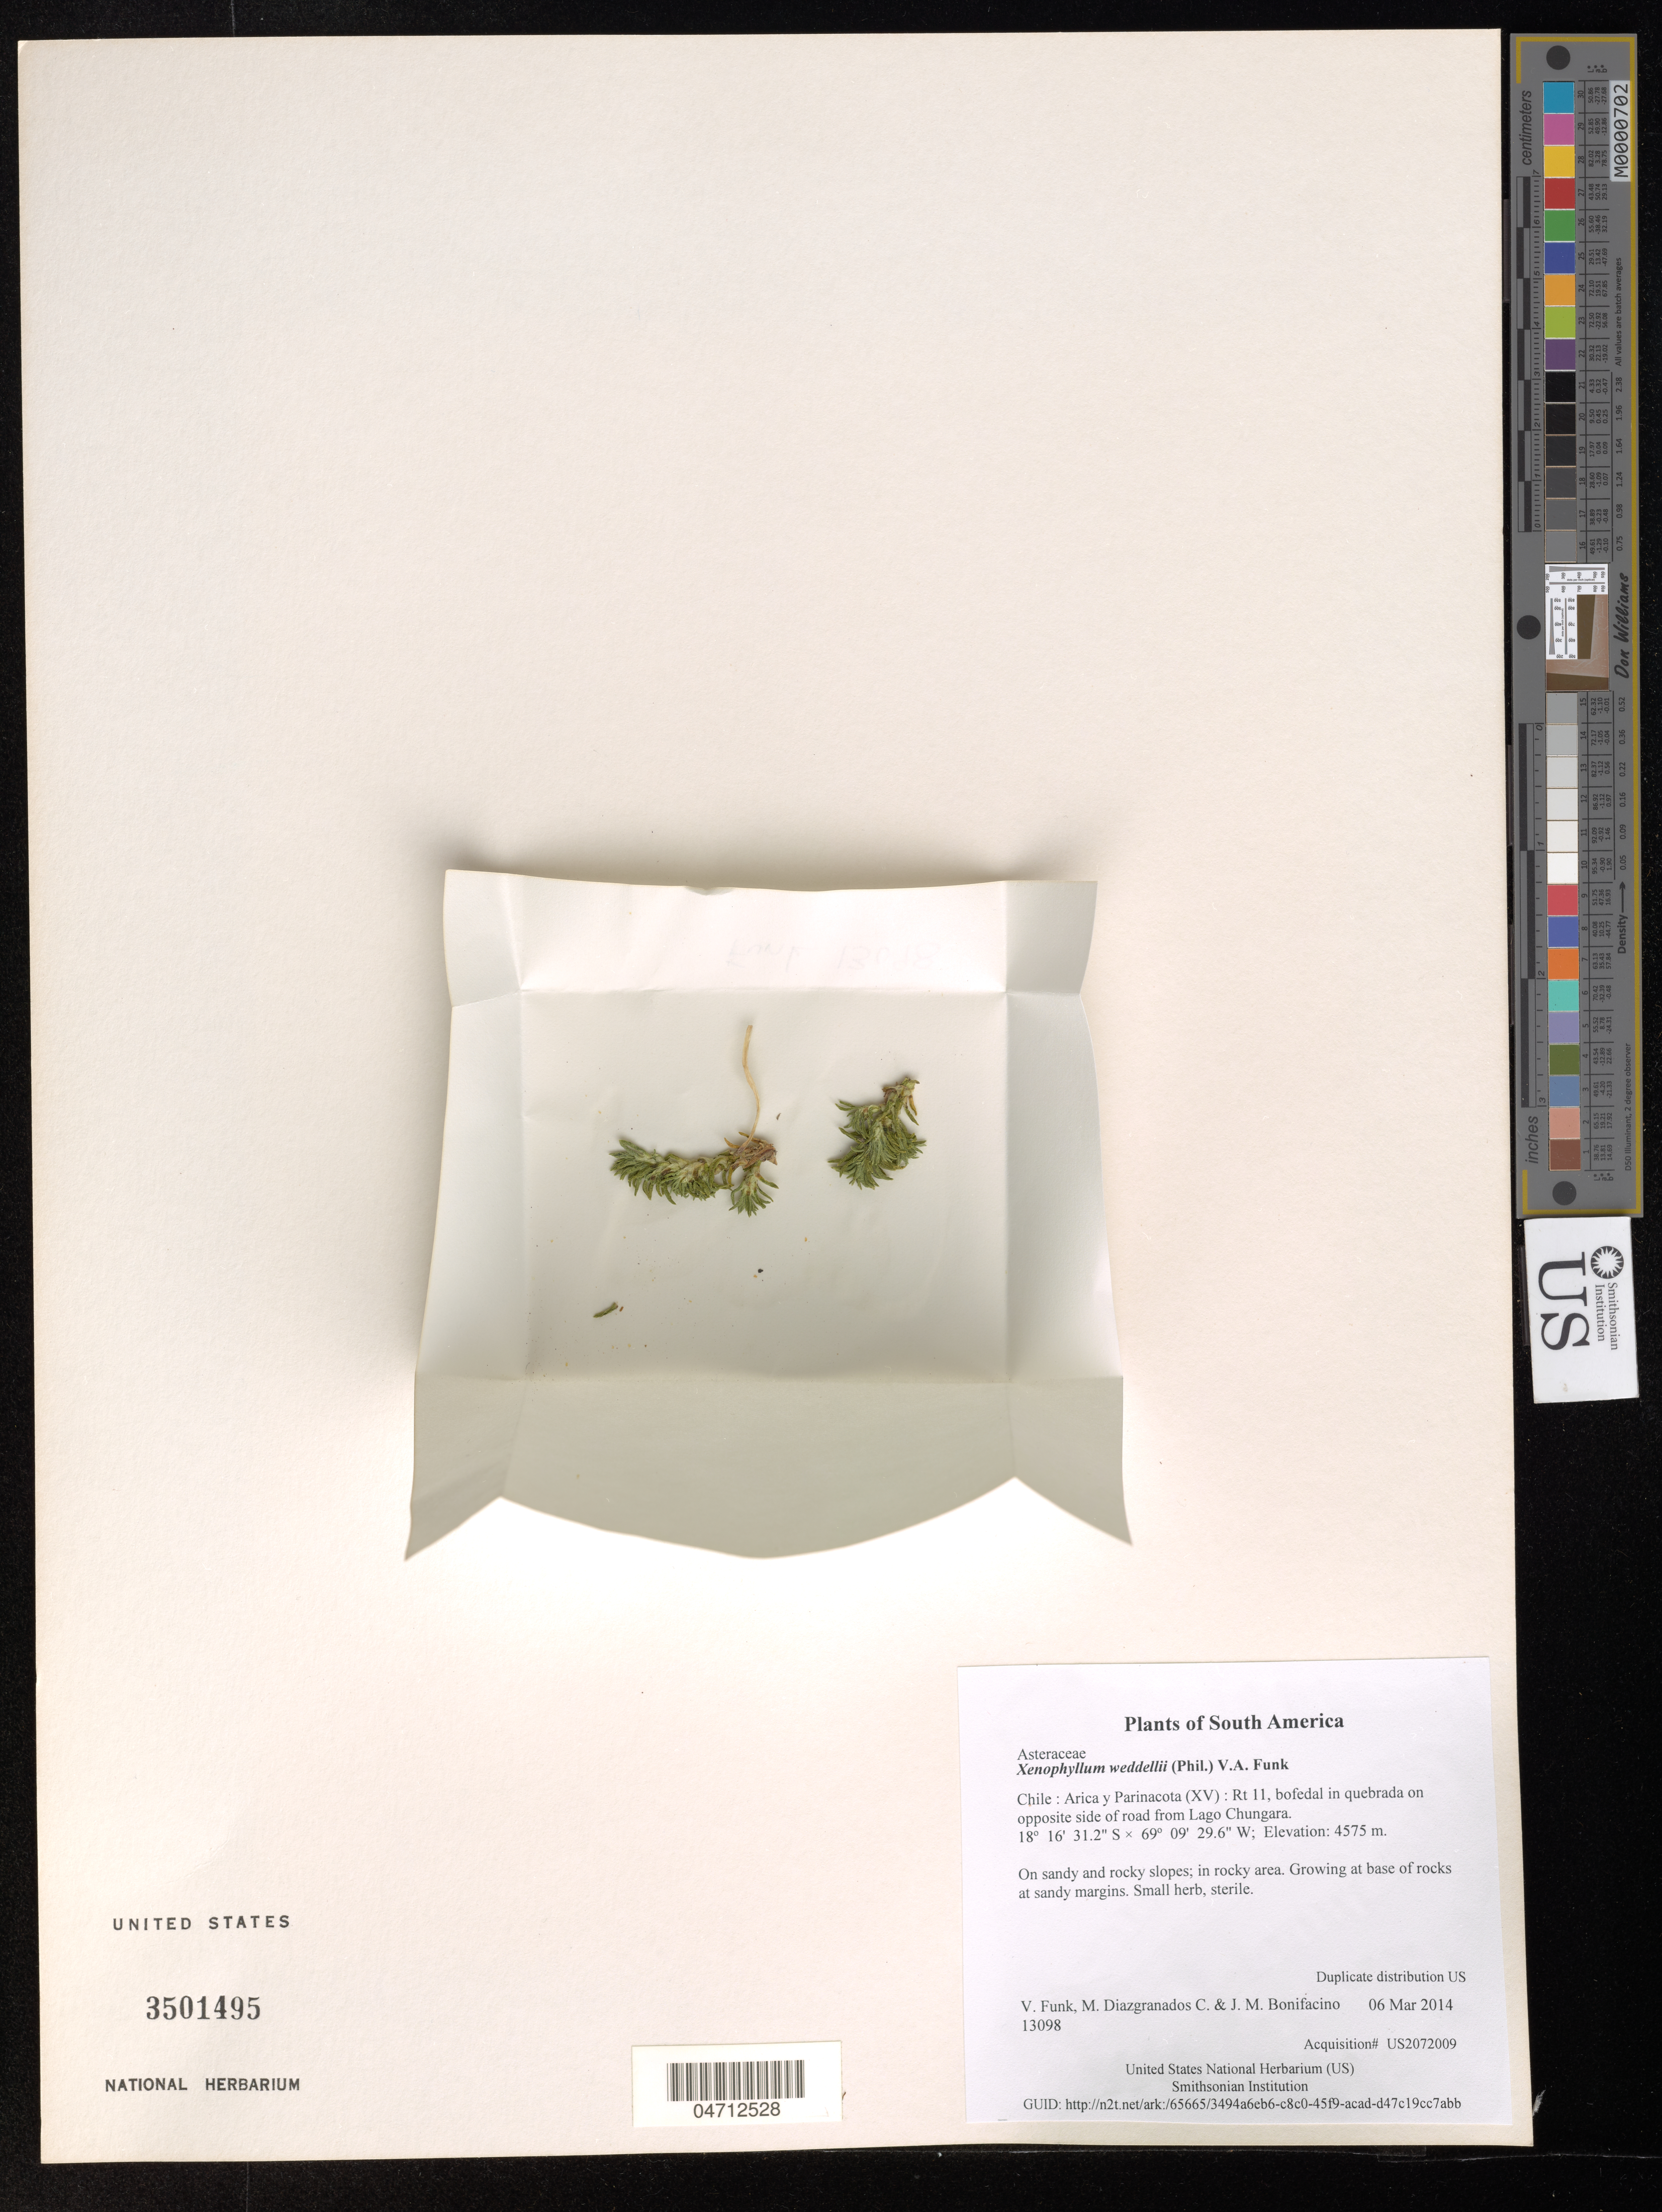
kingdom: Plantae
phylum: Tracheophyta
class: Magnoliopsida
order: Asterales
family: Asteraceae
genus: Xenophyllum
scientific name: Xenophyllum weddellii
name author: (Phil.) V.A. Funk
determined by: Calvo, Joel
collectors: V. Funk, M. Diazgranados C. & M. Bonifacino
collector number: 13098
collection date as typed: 6 March 2014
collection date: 2014-03-06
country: Chile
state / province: Arica y Parinacota (XV)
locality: Rt 11, bofedal in quebrada on opposite side of road from Lago Chungara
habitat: On sandy and rocky slopes; in rocky area. Growing at base of rocks at sandy margins.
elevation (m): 4575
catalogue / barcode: US 3501495